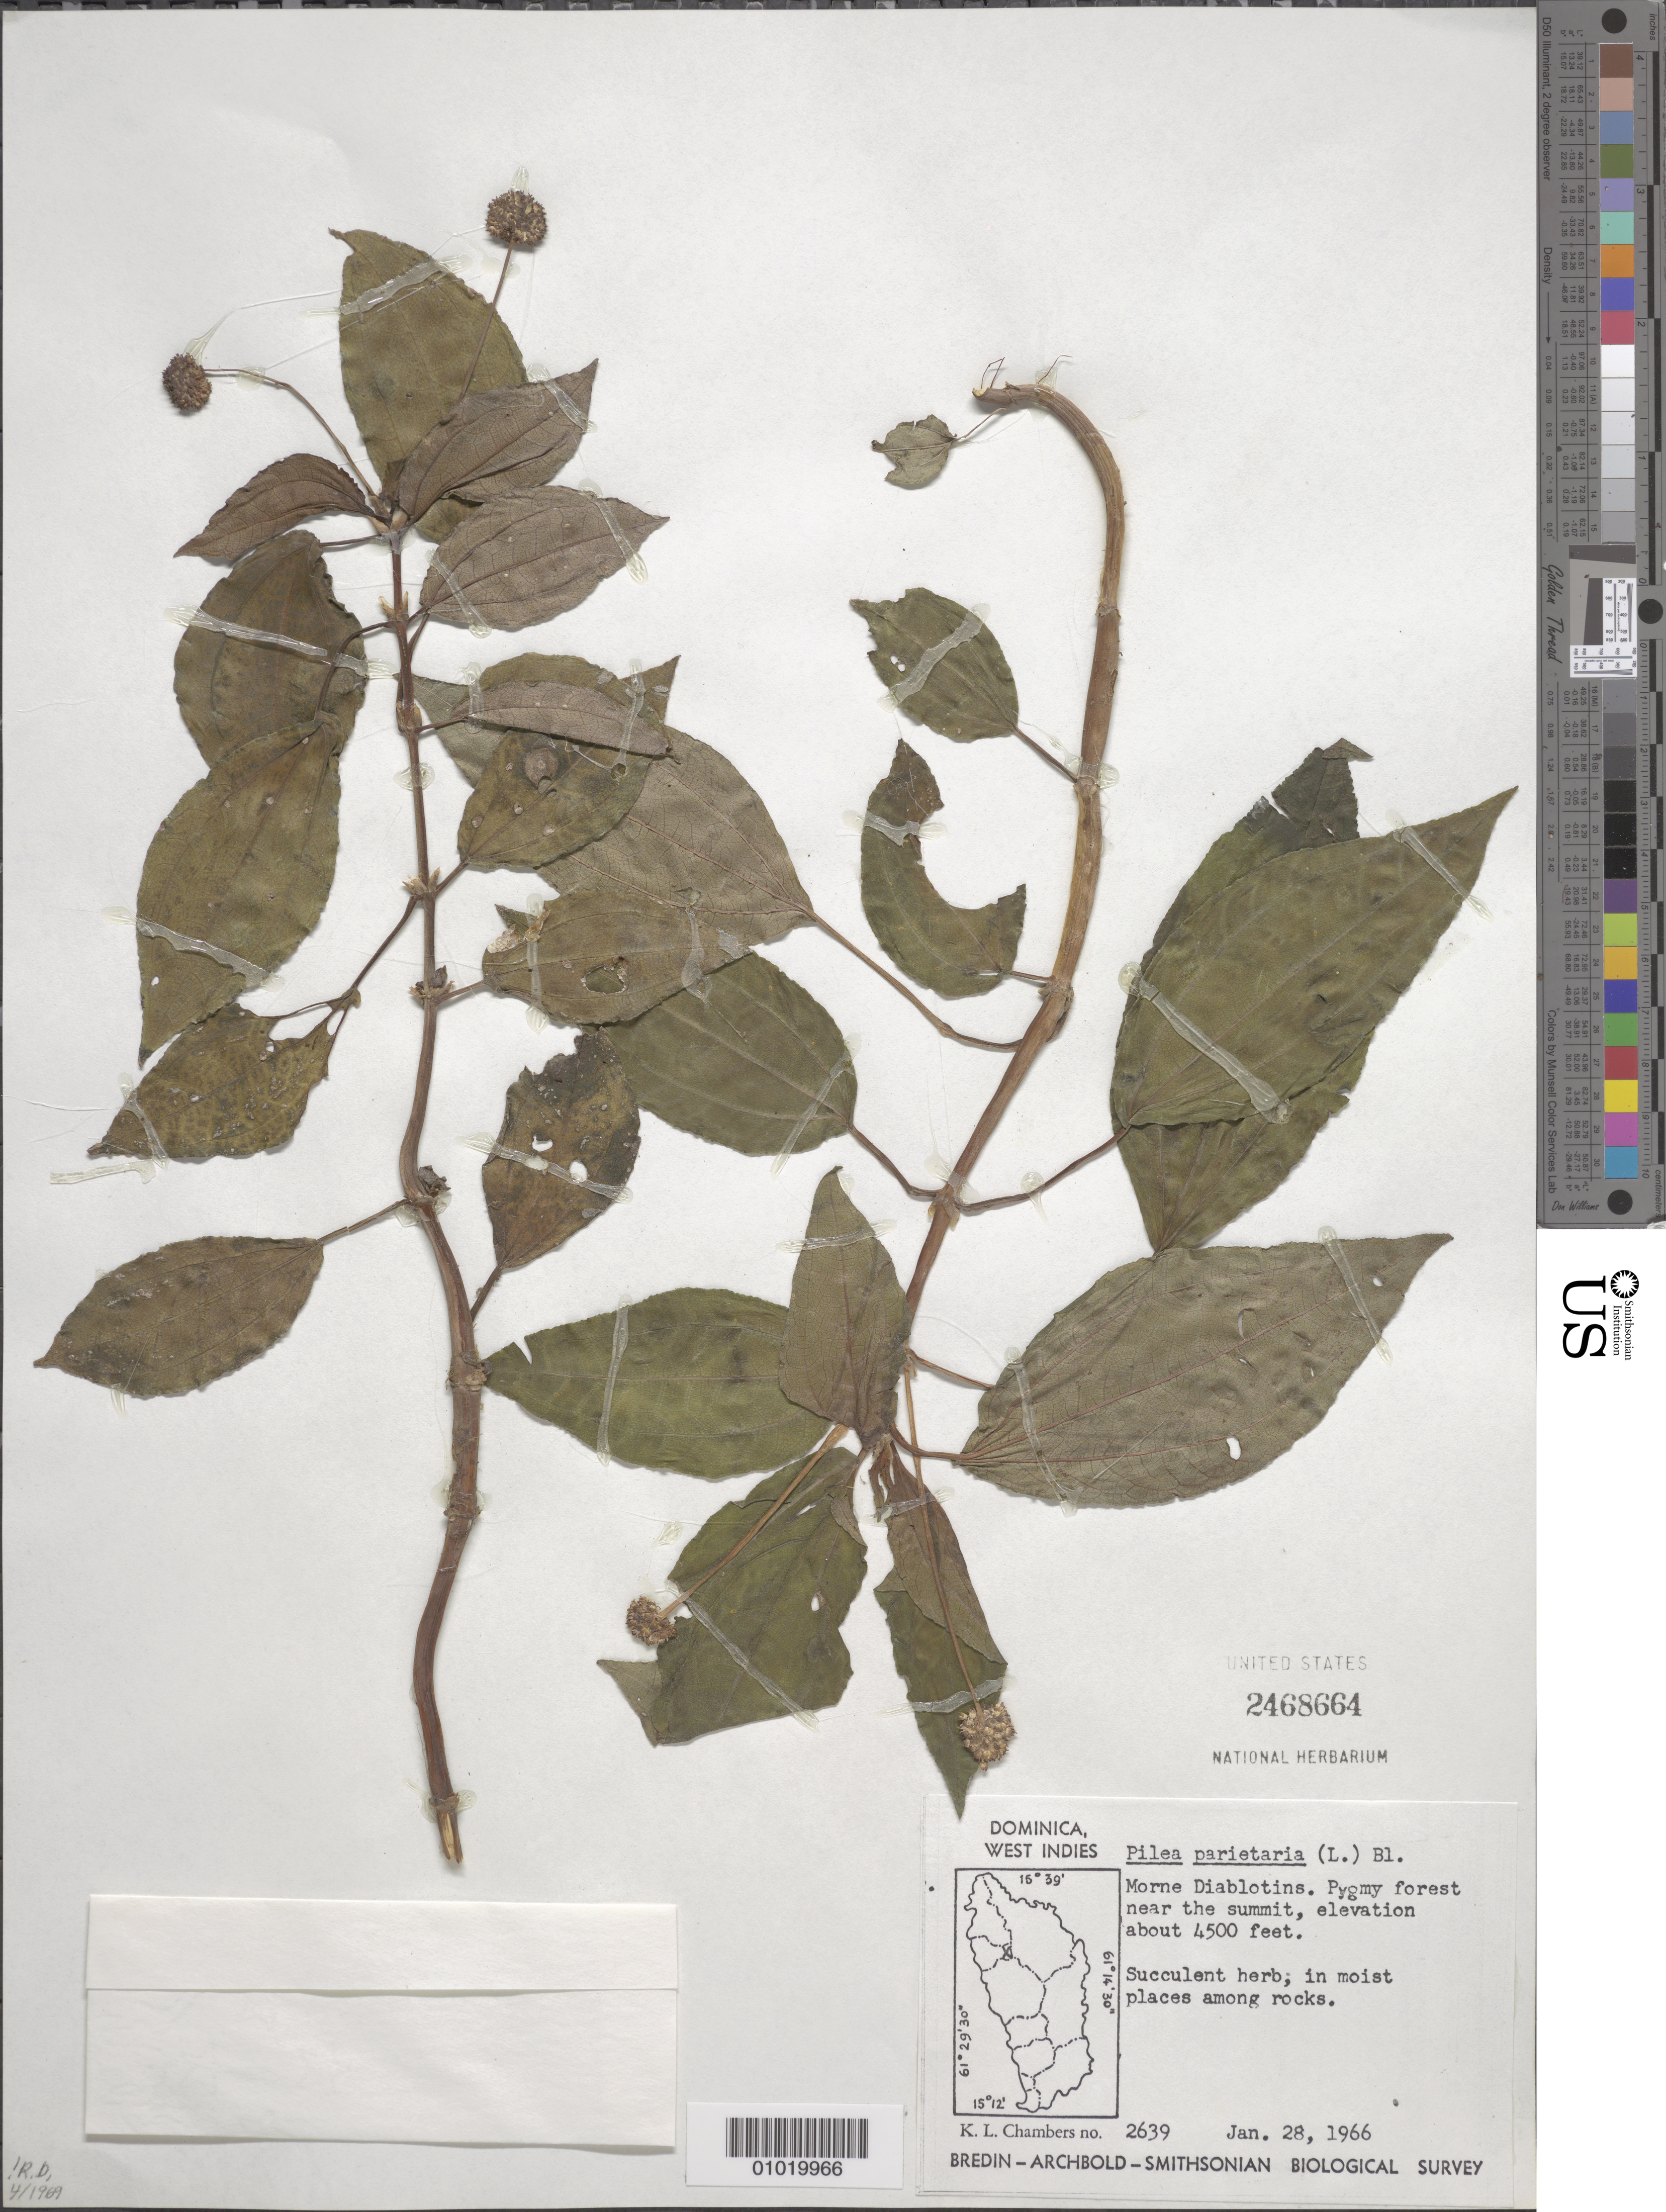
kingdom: Plantae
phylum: Tracheophyta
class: Magnoliopsida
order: Rosales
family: Urticaceae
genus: Pilea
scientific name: Pilea parietaria var. parietaria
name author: (L.) Blume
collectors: K. L. Chambers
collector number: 2639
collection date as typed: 28 Jan 1966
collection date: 1966-01-28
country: Dominica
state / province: St. Peter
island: Dominica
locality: Morne Diablotins. Pygmy forest near the summit.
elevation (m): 1372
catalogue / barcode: US 2468664